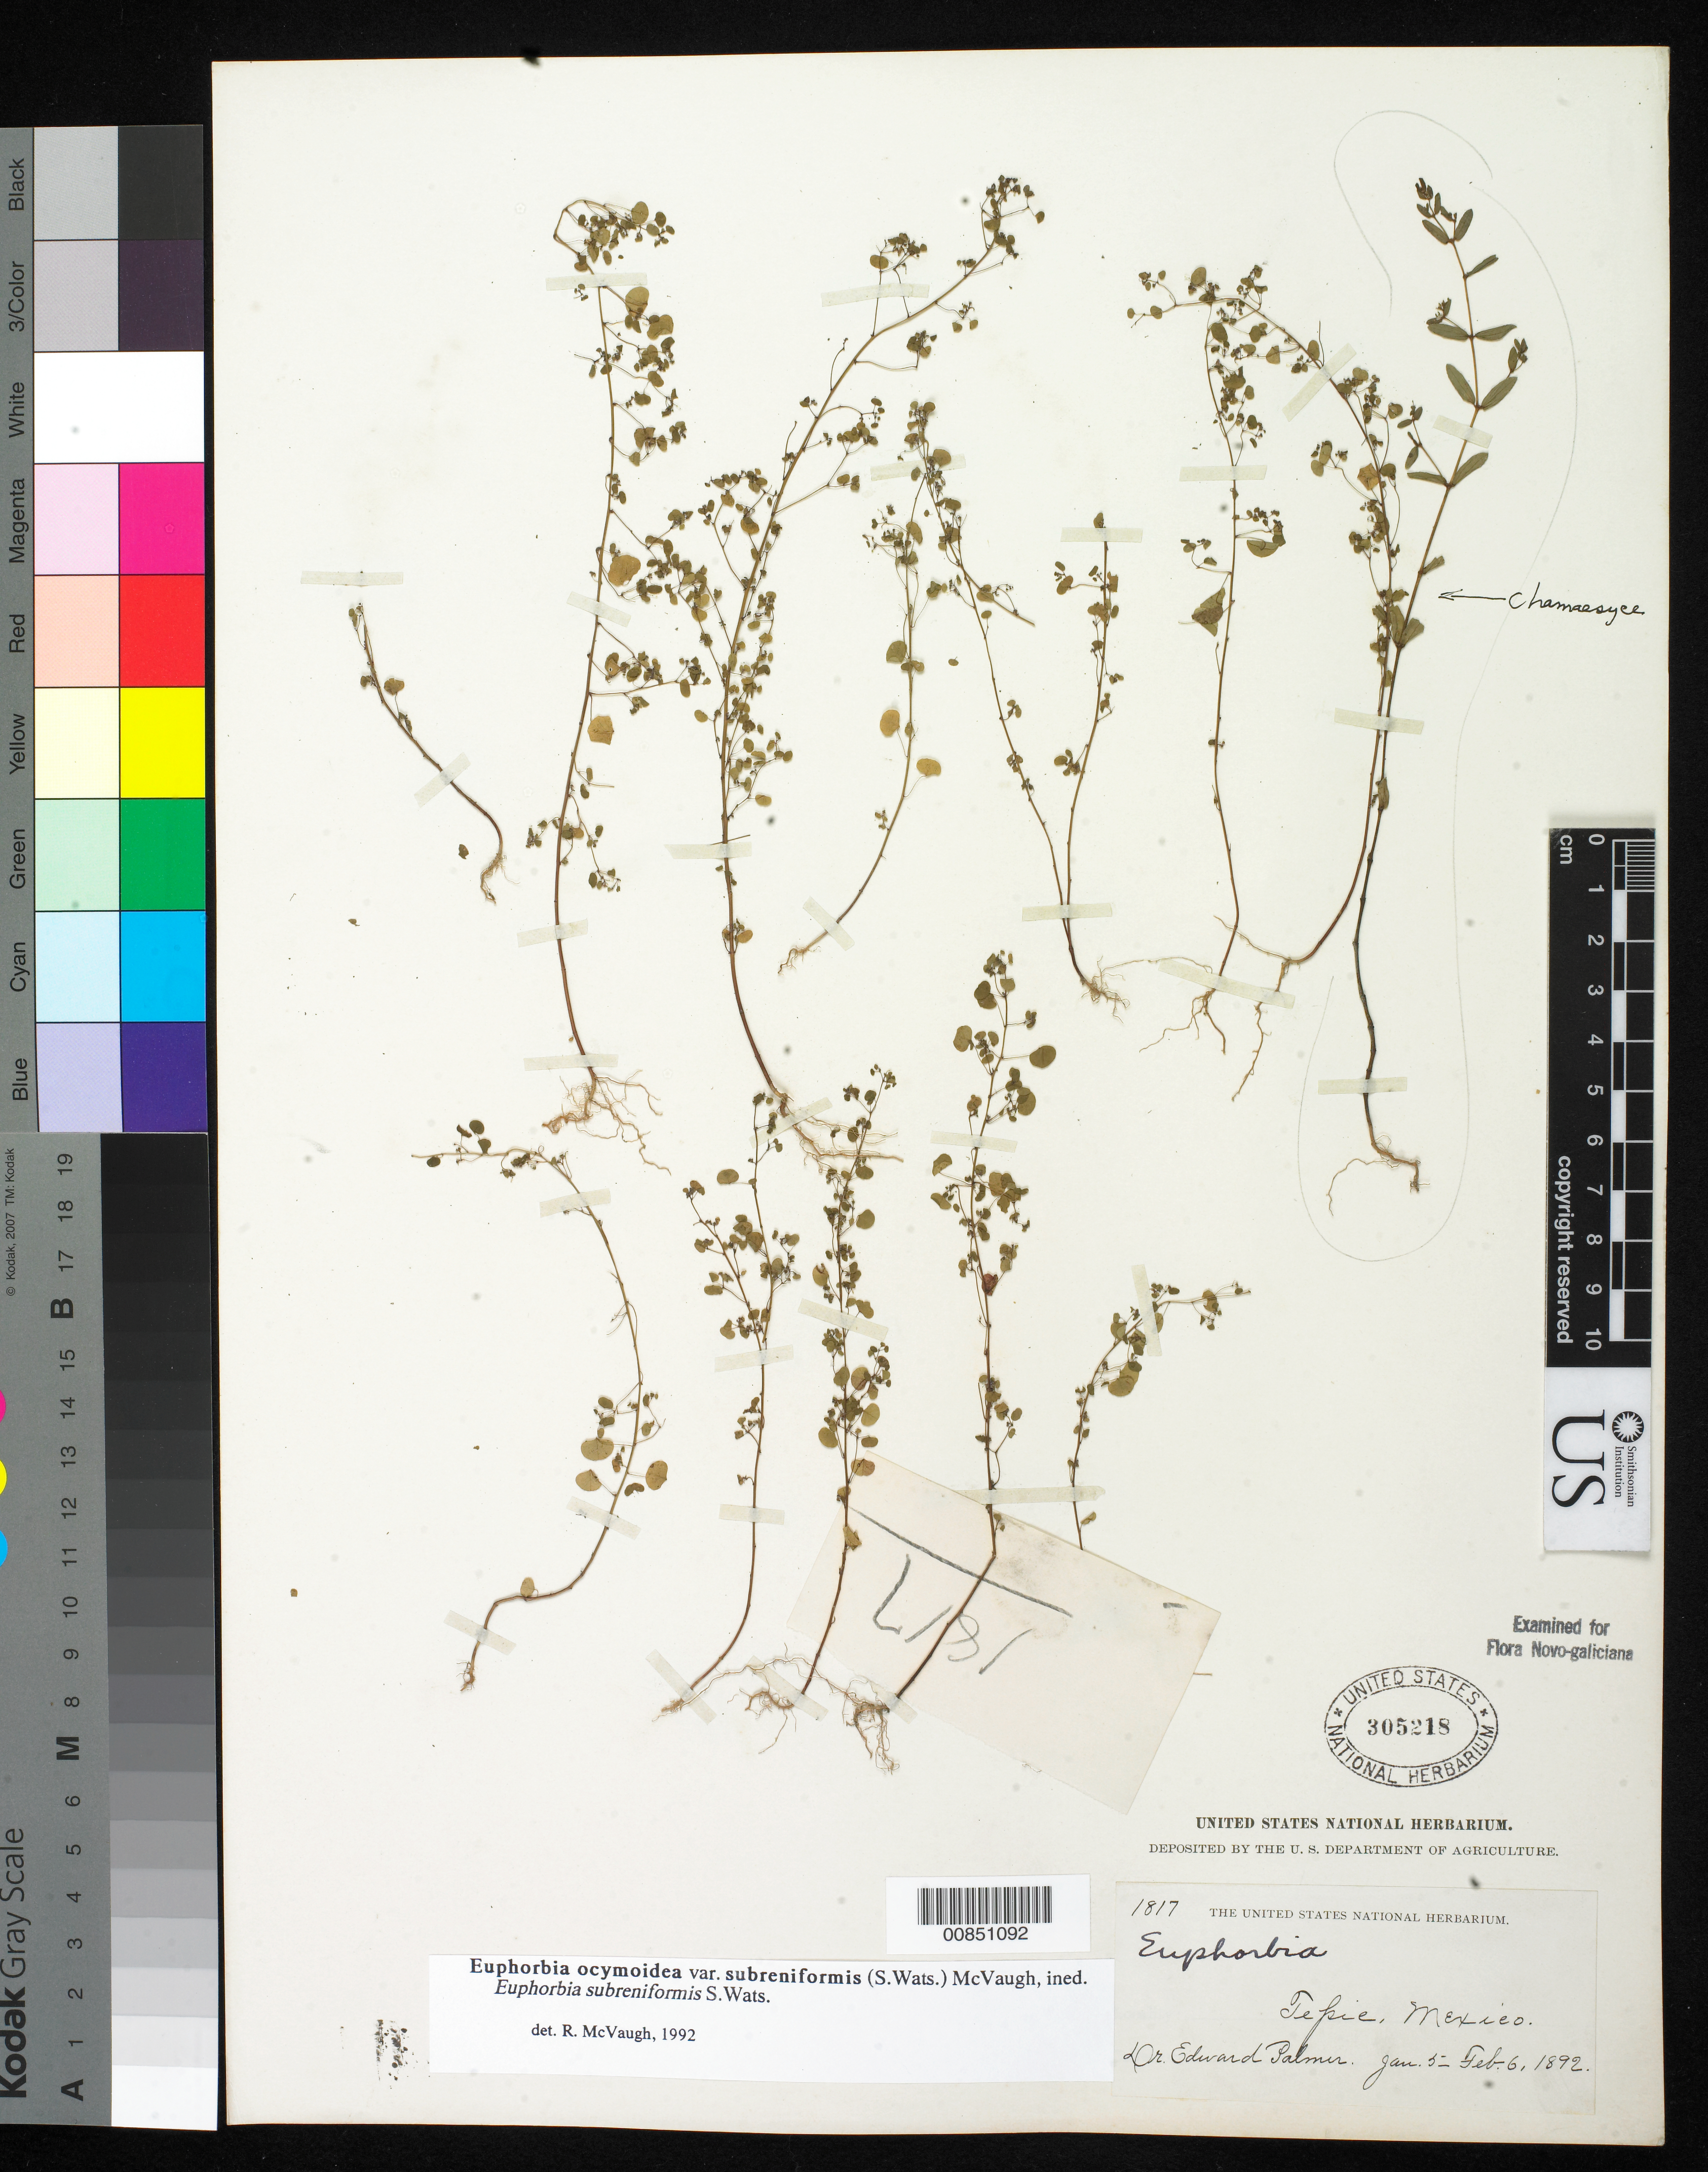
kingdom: Plantae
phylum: Tracheophyta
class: Magnoliopsida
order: Malpighiales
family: Euphorbiaceae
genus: Euphorbia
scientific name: Euphorbia fimbrilligera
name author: Mart.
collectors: E. Palmer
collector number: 1817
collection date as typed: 05 Jan 1892 to 06 Feb 1892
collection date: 1892-01-05/1892-02-06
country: Mexico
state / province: Nayarit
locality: Tepic, Nayarit.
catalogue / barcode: US 305218